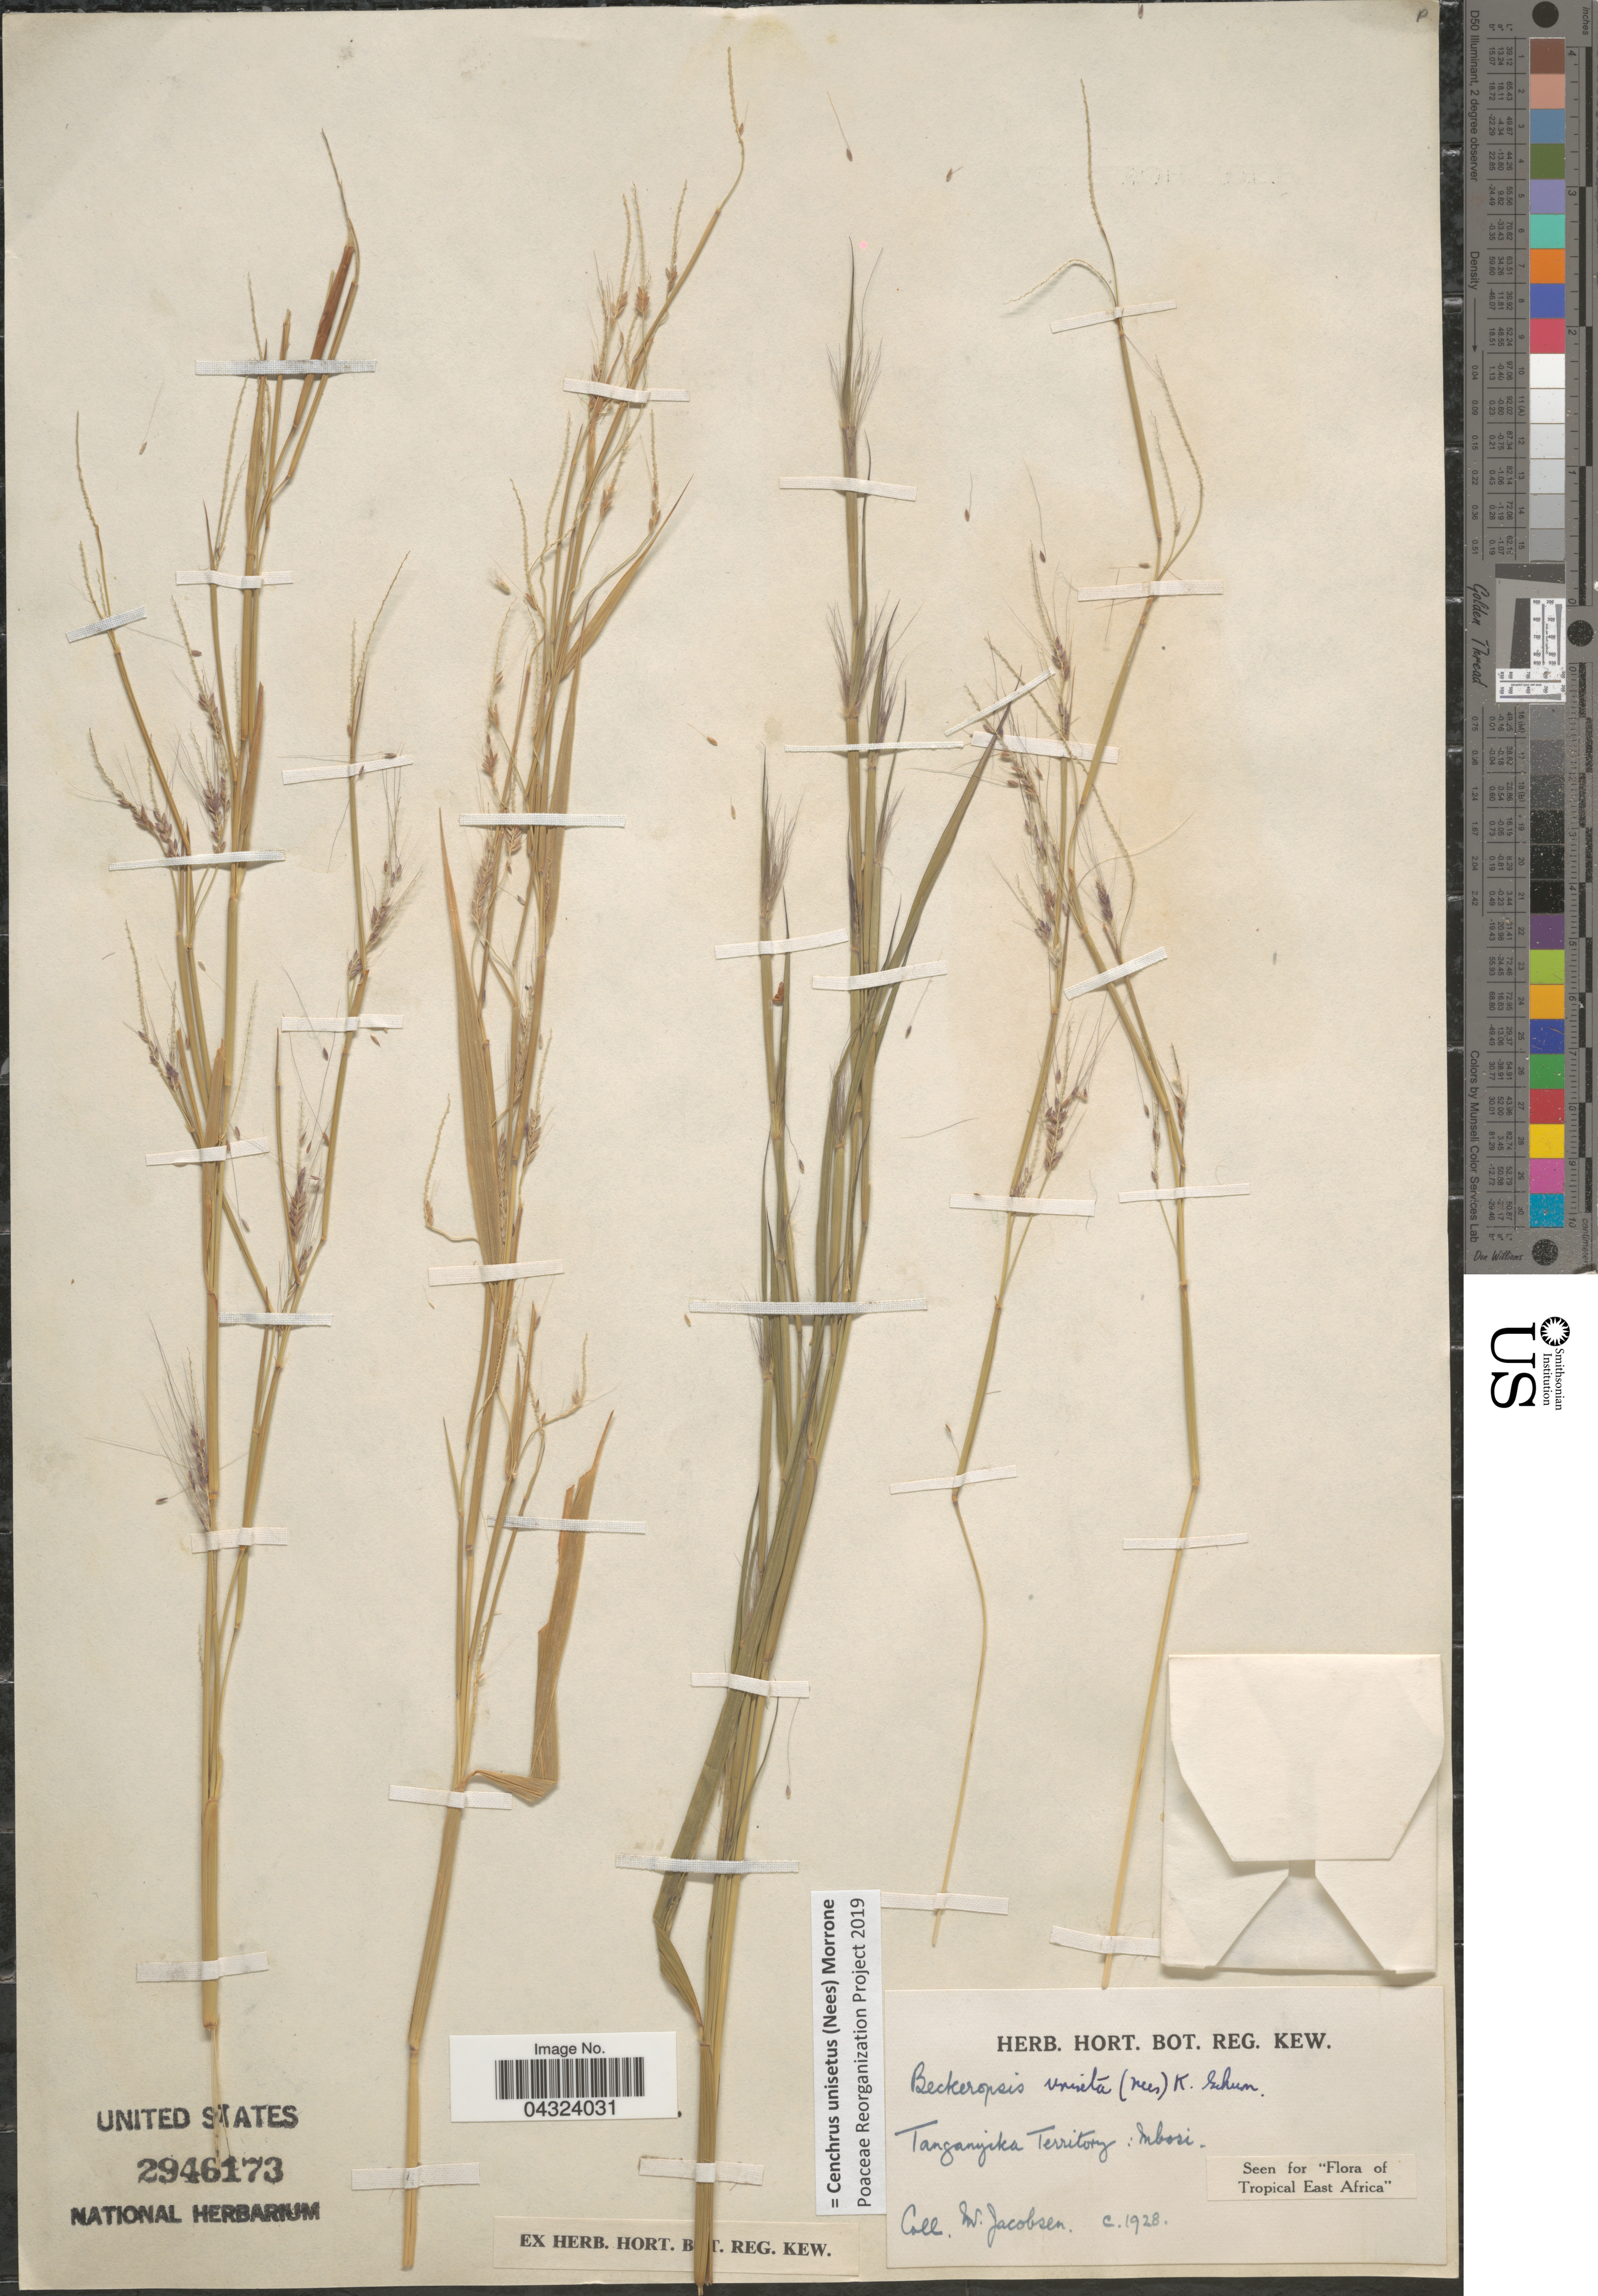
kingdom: Plantae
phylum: Tracheophyta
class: Liliopsida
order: Poales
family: Poaceae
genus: Cenchrus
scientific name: Cenchrus unisetus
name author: (Nees) Morrone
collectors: M. Jacobsen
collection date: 1928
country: Tanzania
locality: Tanganyika Territory: Mbosi. Tropical East Africa.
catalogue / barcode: US 2946173